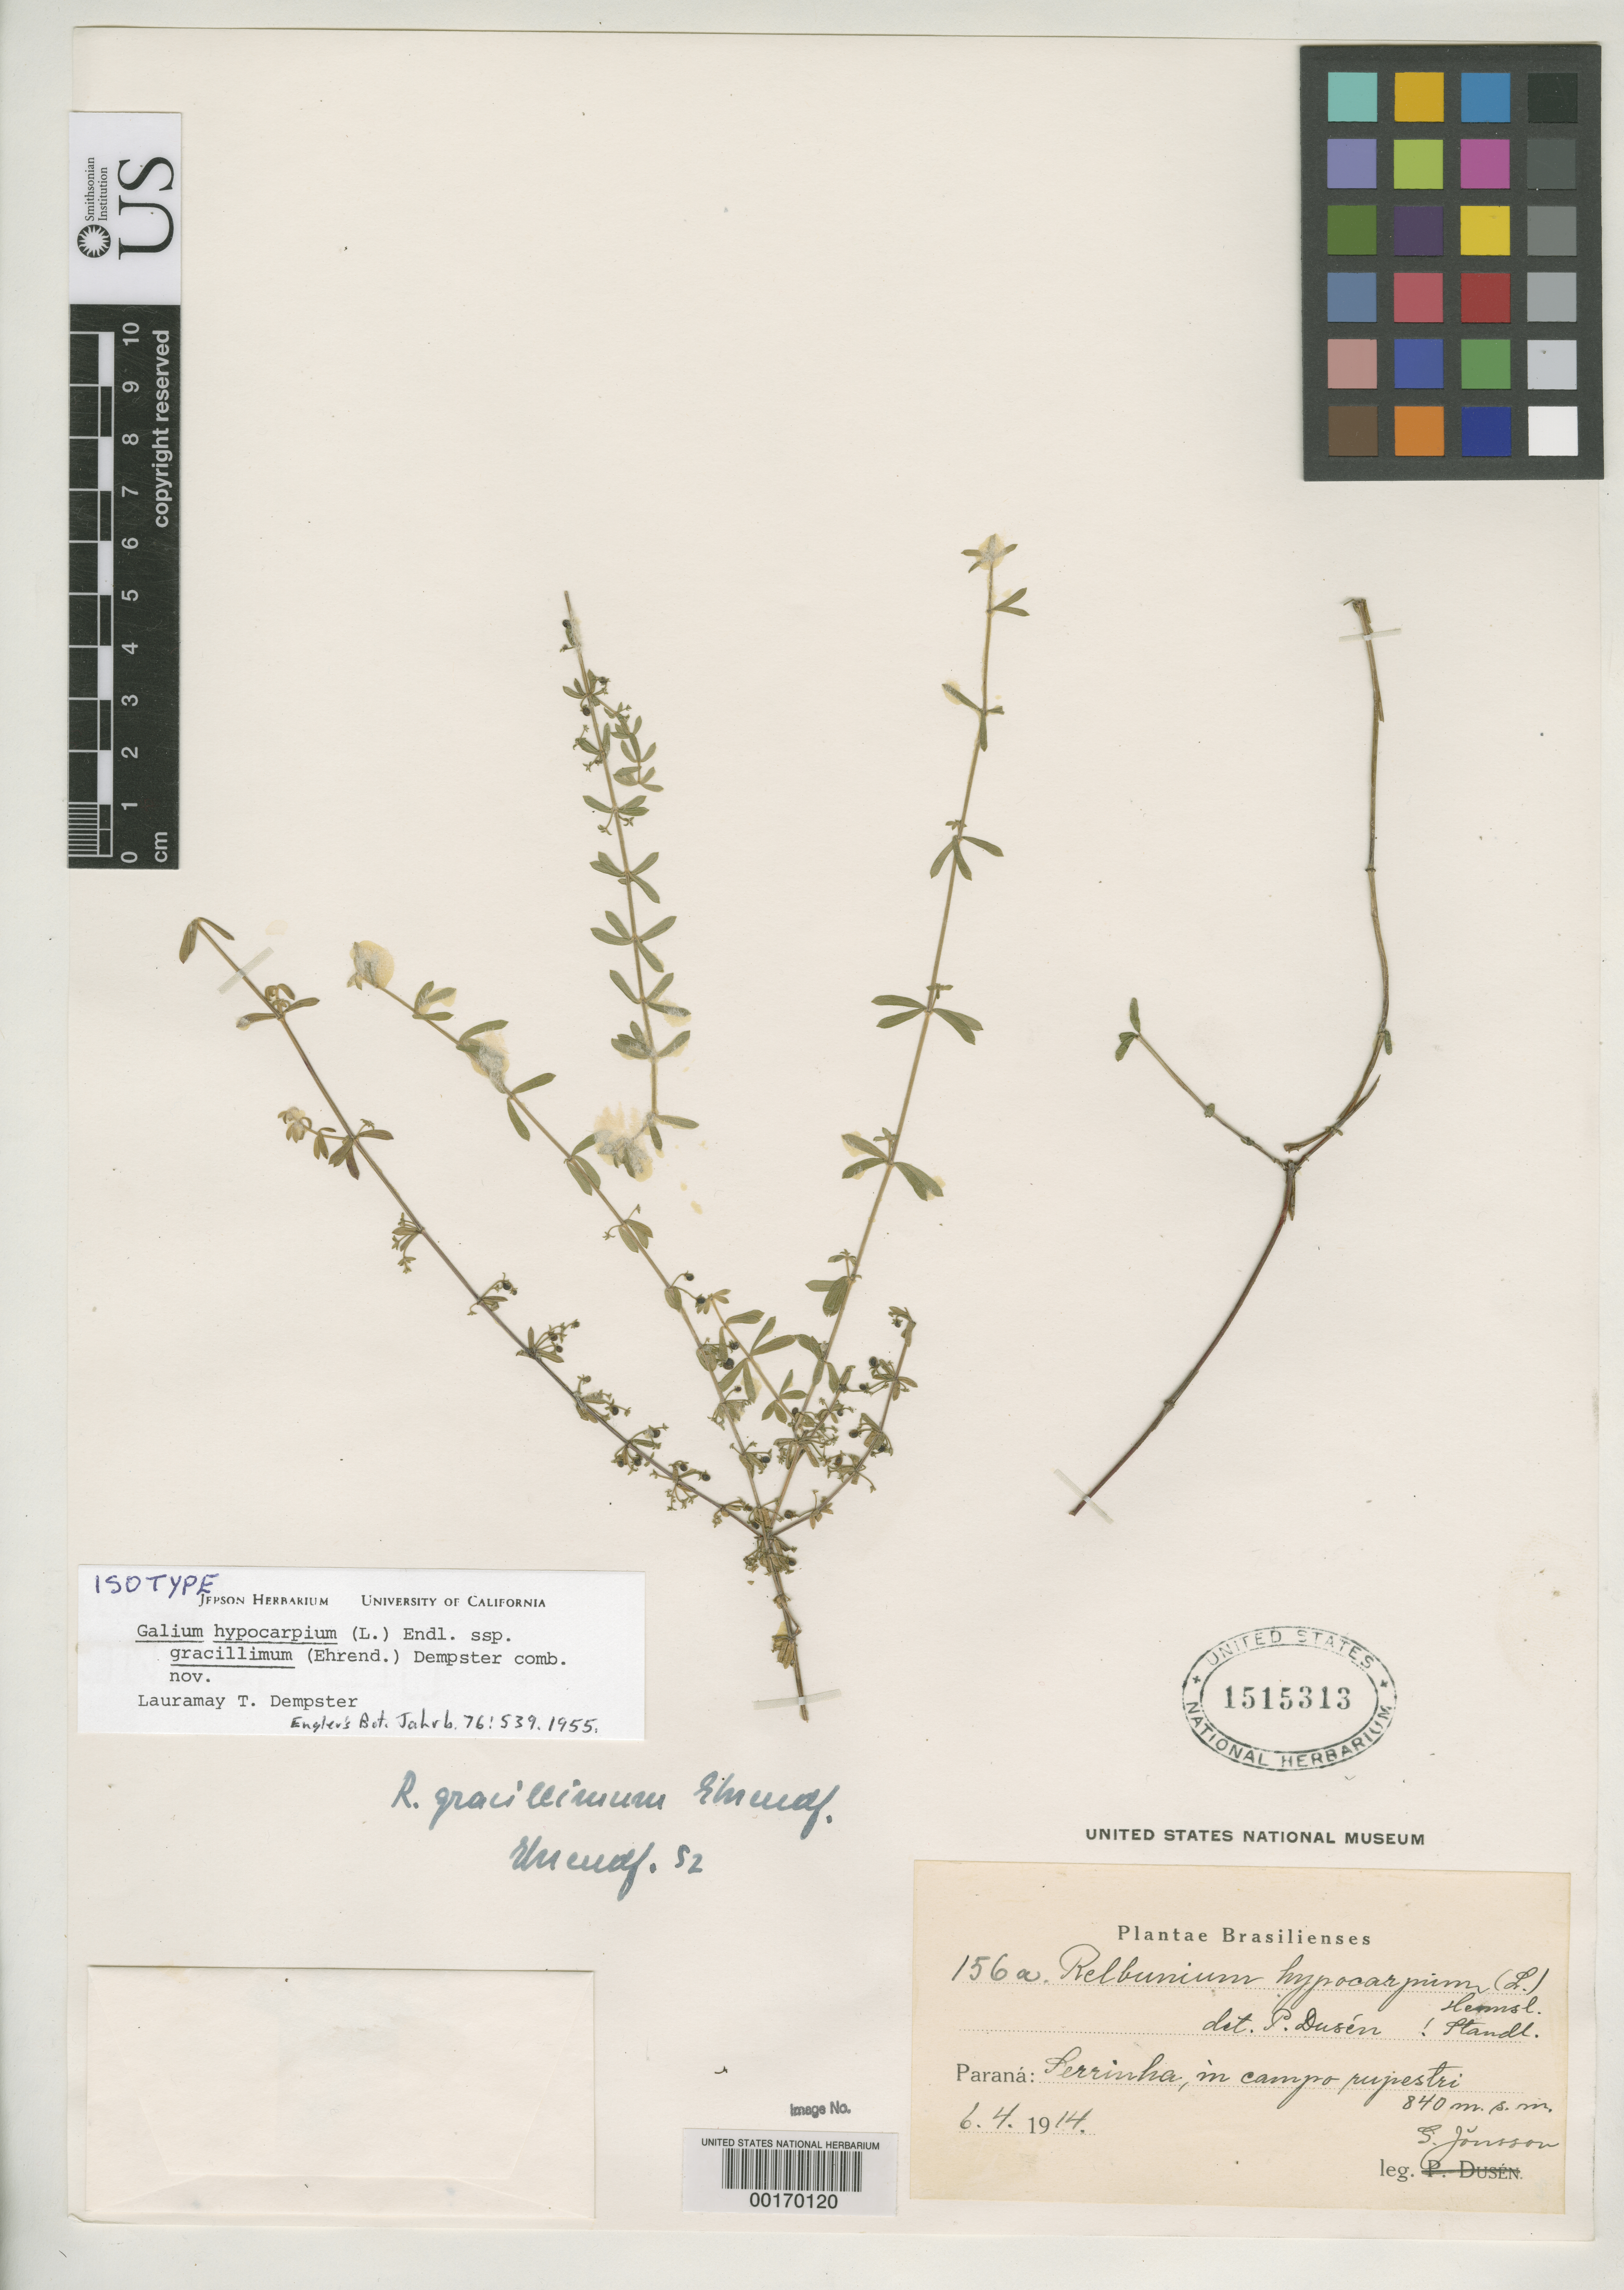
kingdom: Plantae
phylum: Tracheophyta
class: Magnoliopsida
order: Gentianales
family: Rubiaceae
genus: Galium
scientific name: Galium gracillimum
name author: Ehrend.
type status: Isotype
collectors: P. Dusén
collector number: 156a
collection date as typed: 06 Apr 1914 or 04 Jun 1914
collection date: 1914-04-06 or 1914-06-04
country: Brazil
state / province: Paraná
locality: Serrinha, in Campo Ruprestri.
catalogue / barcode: US 1515313